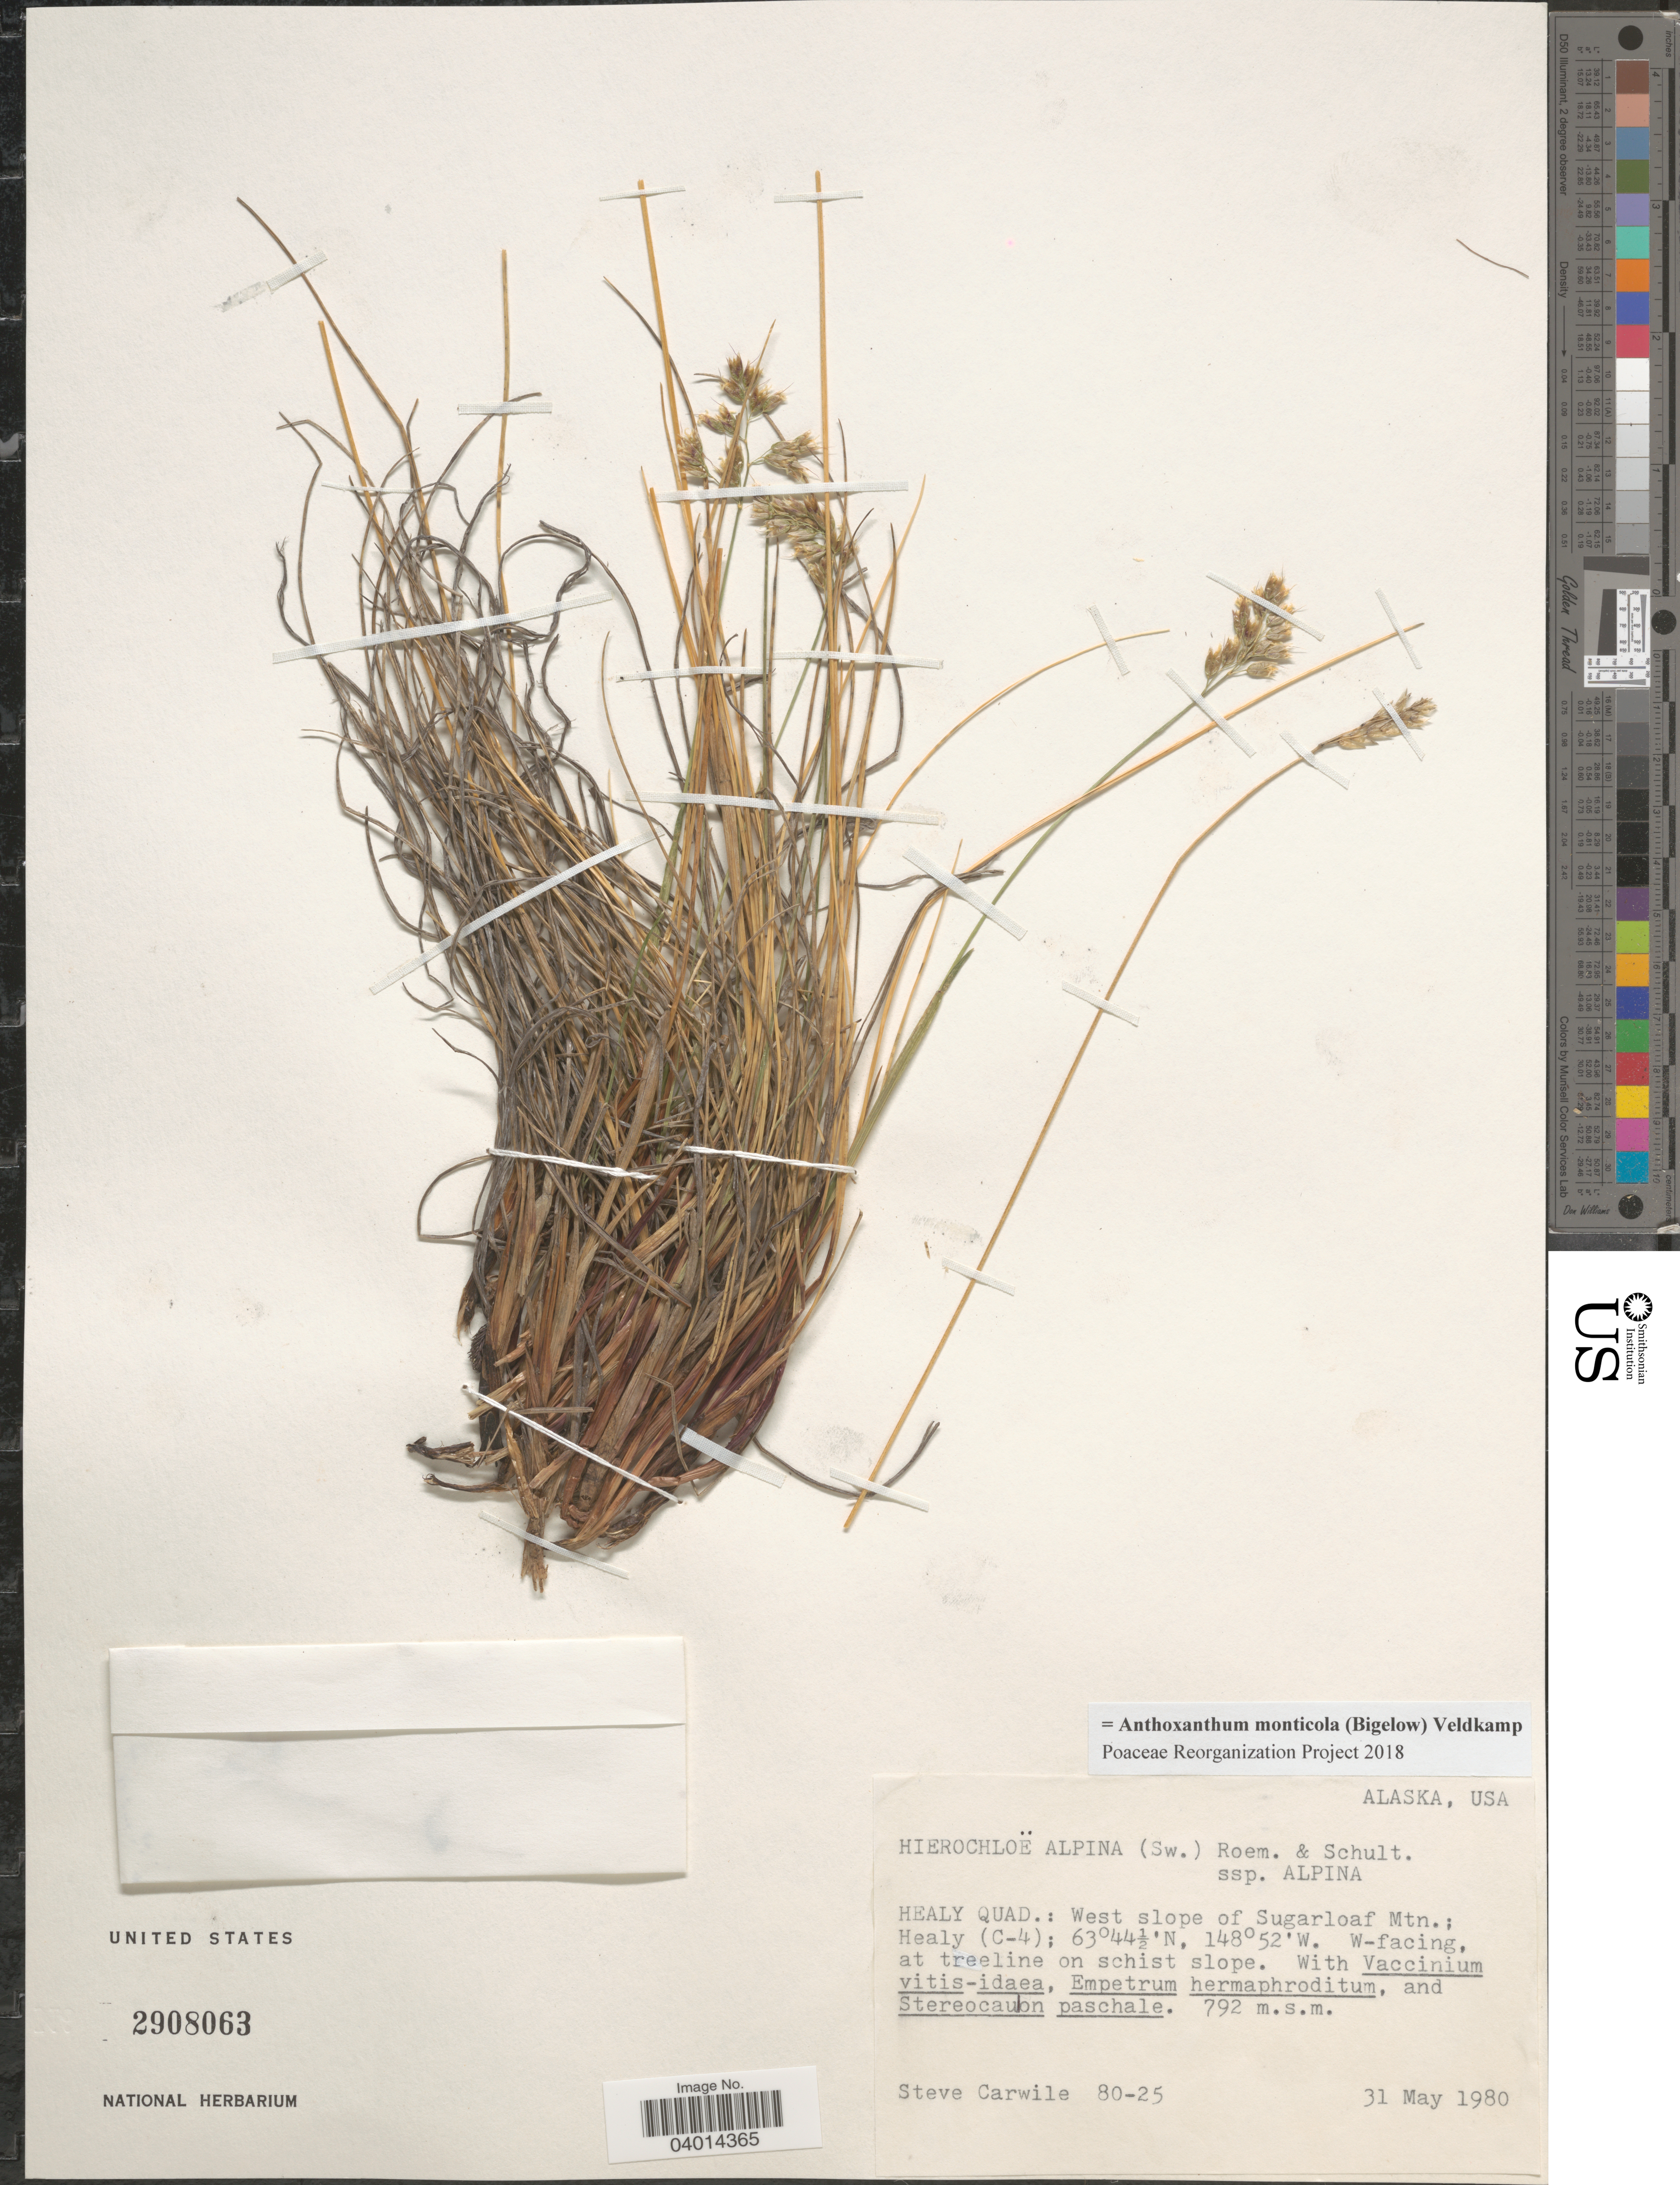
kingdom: Plantae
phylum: Tracheophyta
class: Liliopsida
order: Poales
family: Poaceae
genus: Anthoxanthum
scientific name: Anthoxanthum monticola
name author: (Bigelow) Veldkamp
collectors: S. Carwile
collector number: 80-25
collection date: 1980-05-31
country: United States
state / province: Alaska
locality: Healy Quad.: West slope of Sugarloaf Mtn.; Healy (C-4); W-facing, at treeline on schist slope.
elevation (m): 792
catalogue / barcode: US 2908063